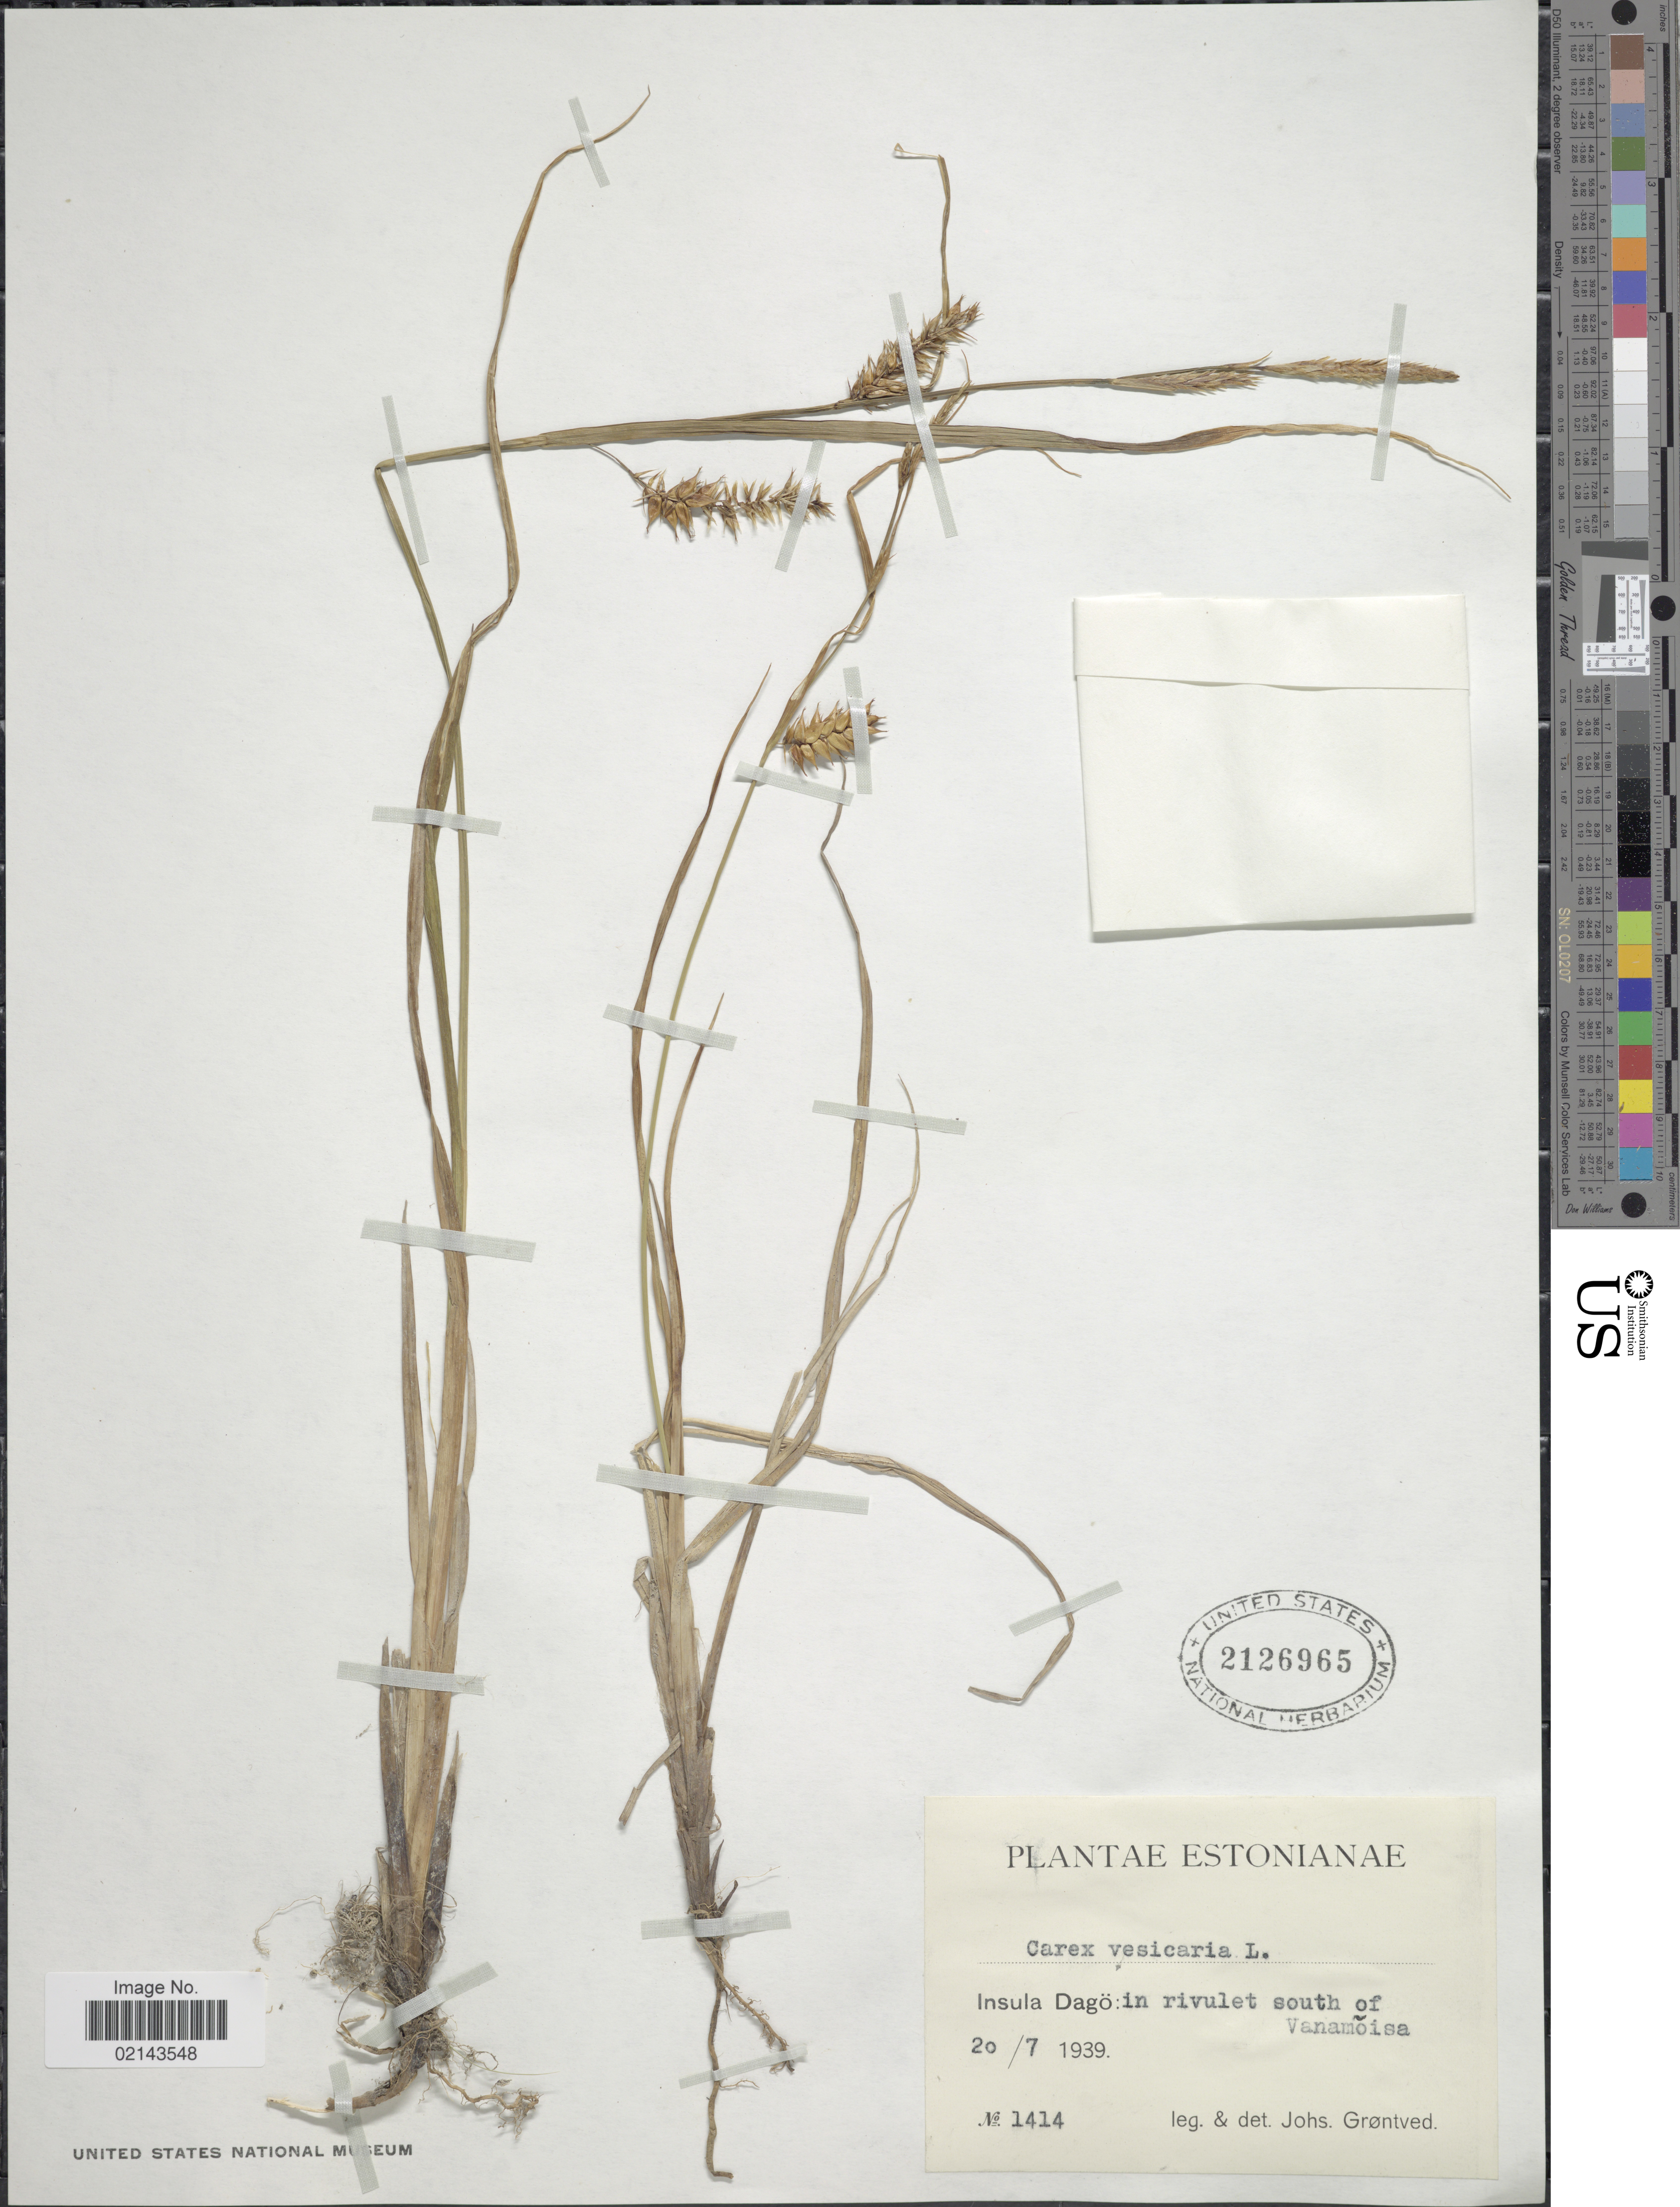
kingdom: Plantae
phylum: Tracheophyta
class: Liliopsida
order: Poales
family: Cyperaceae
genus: Carex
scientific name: Carex vesicaria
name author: L.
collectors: J. Grøntved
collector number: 1414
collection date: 1939-07-20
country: Estonia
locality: Insula Dagö: in rivuket south of Vanamõisa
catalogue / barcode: US 2126965